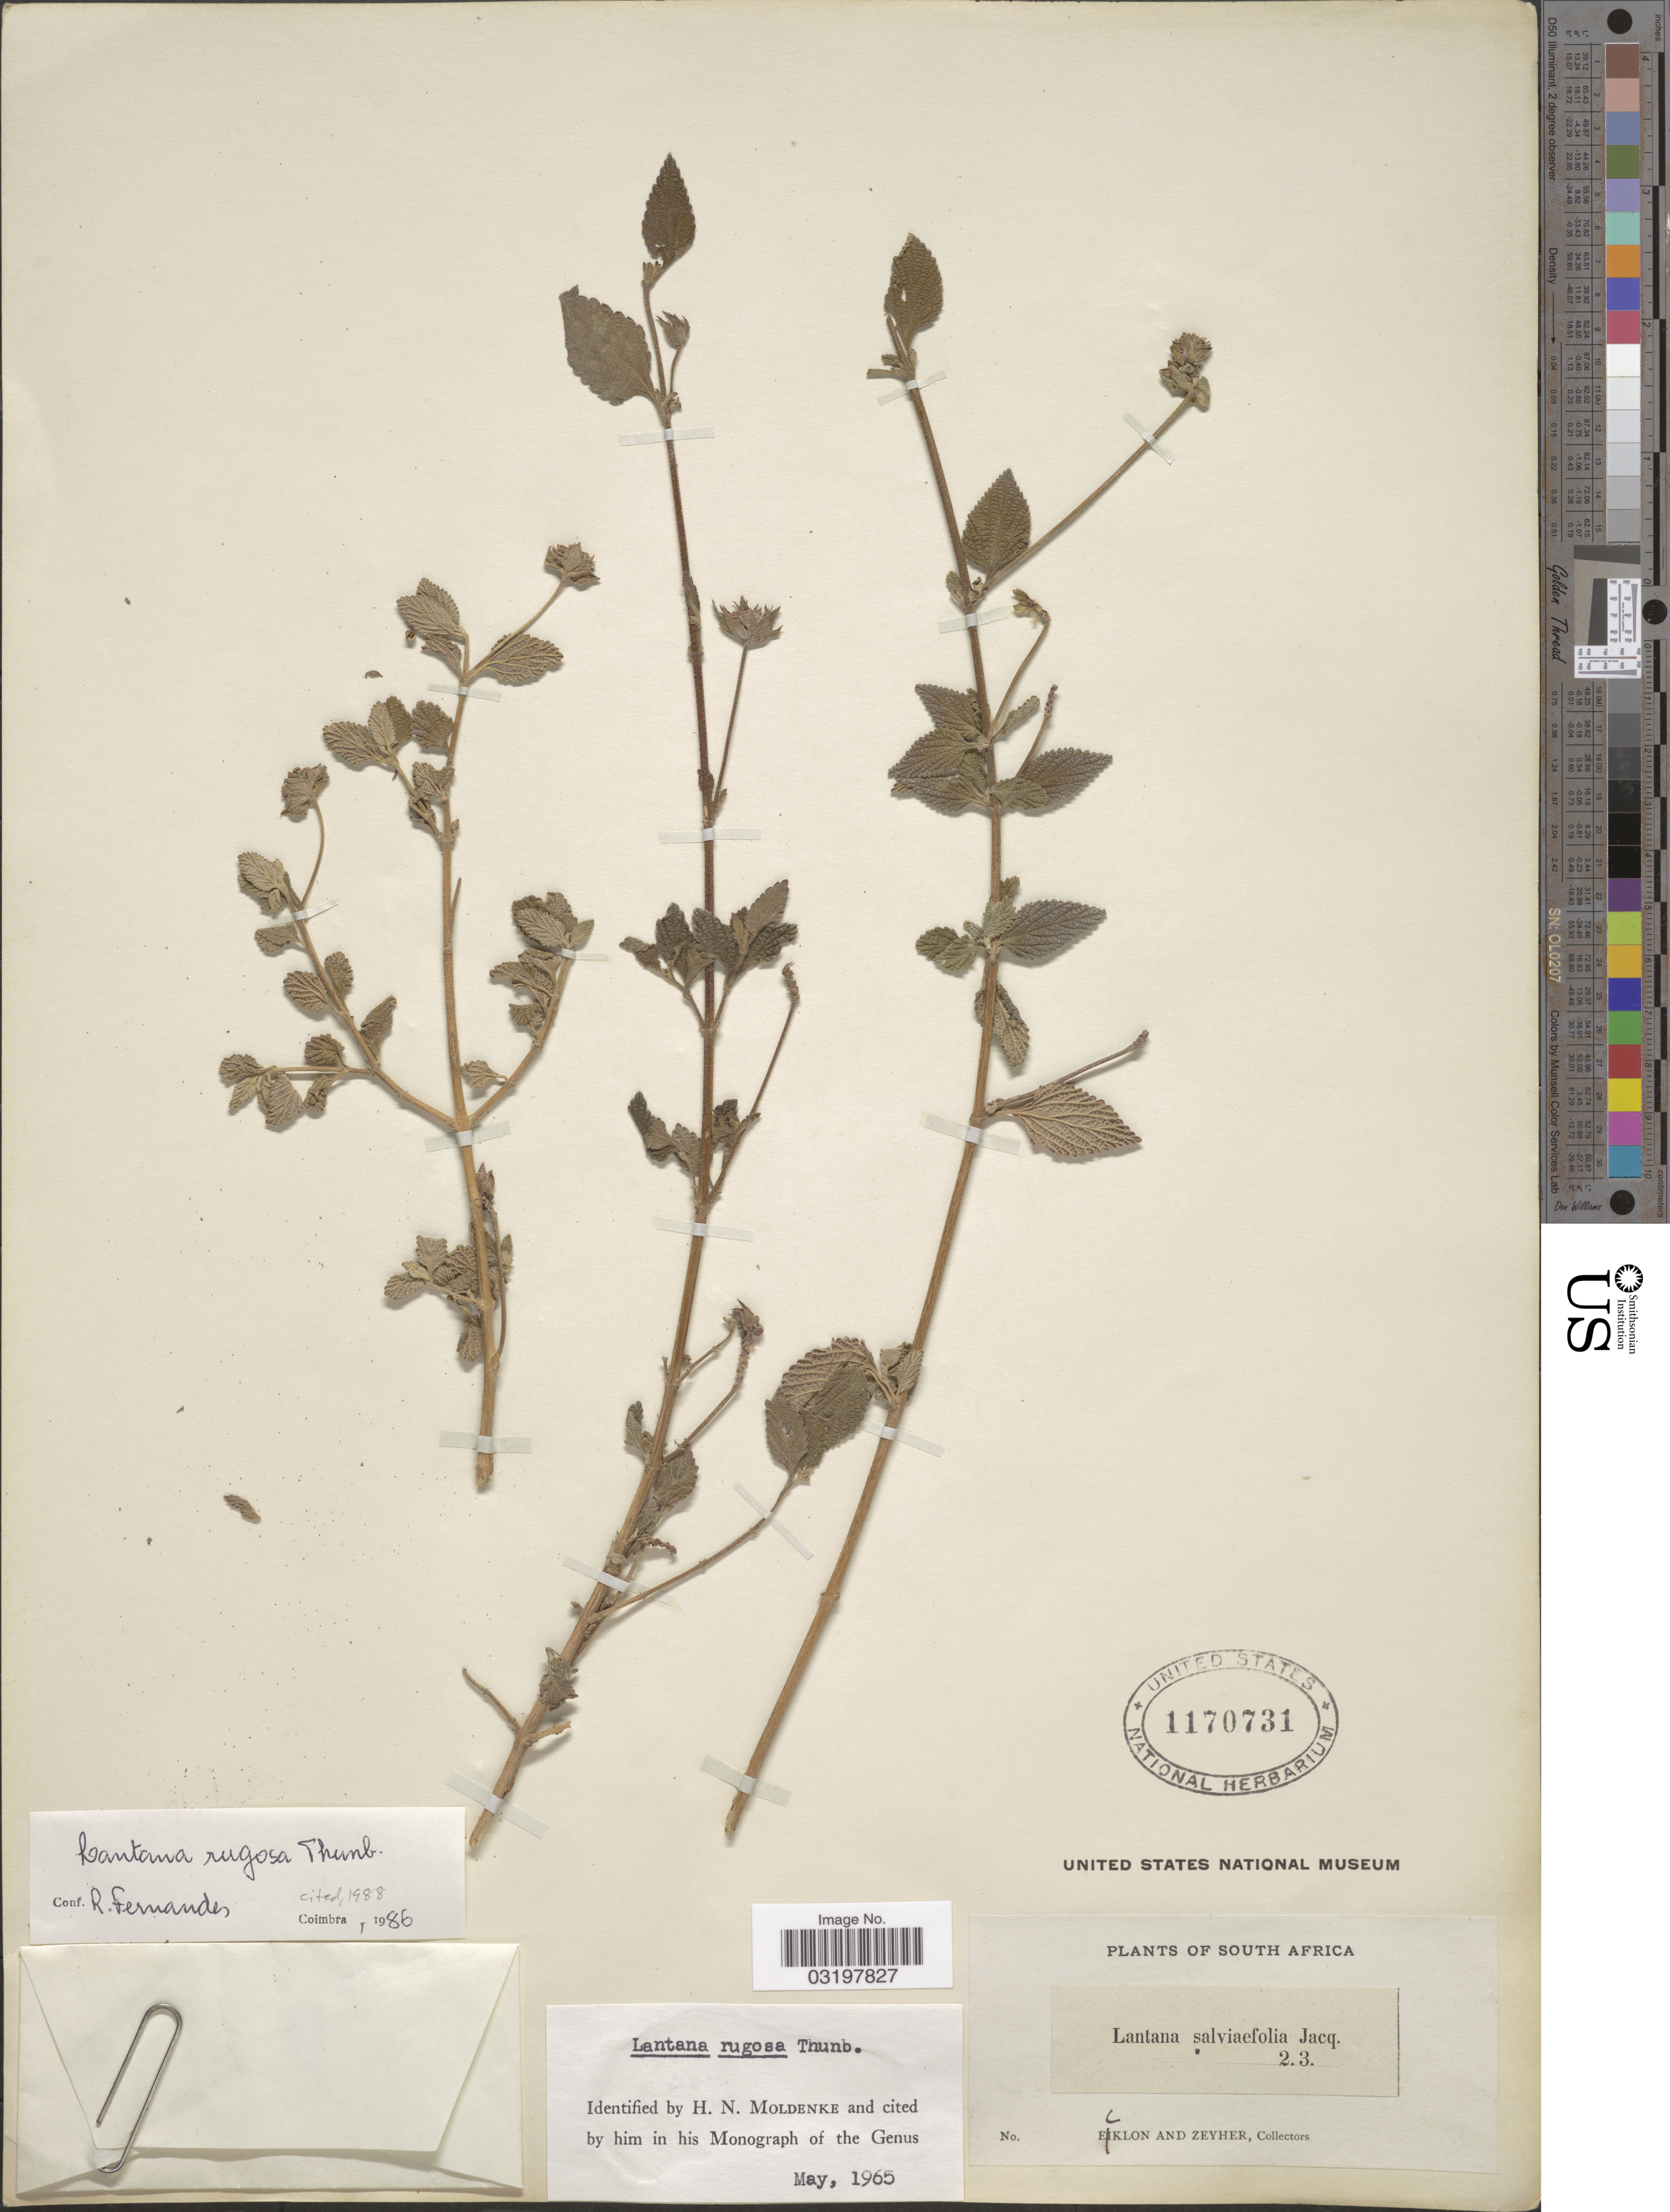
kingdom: Plantae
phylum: Tracheophyta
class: Magnoliopsida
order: Lamiales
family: Verbenaceae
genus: Lantana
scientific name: Lantana rugosa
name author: Thunb.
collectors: -. Ecklon & -. Zeyher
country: South Africa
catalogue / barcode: US 1170731